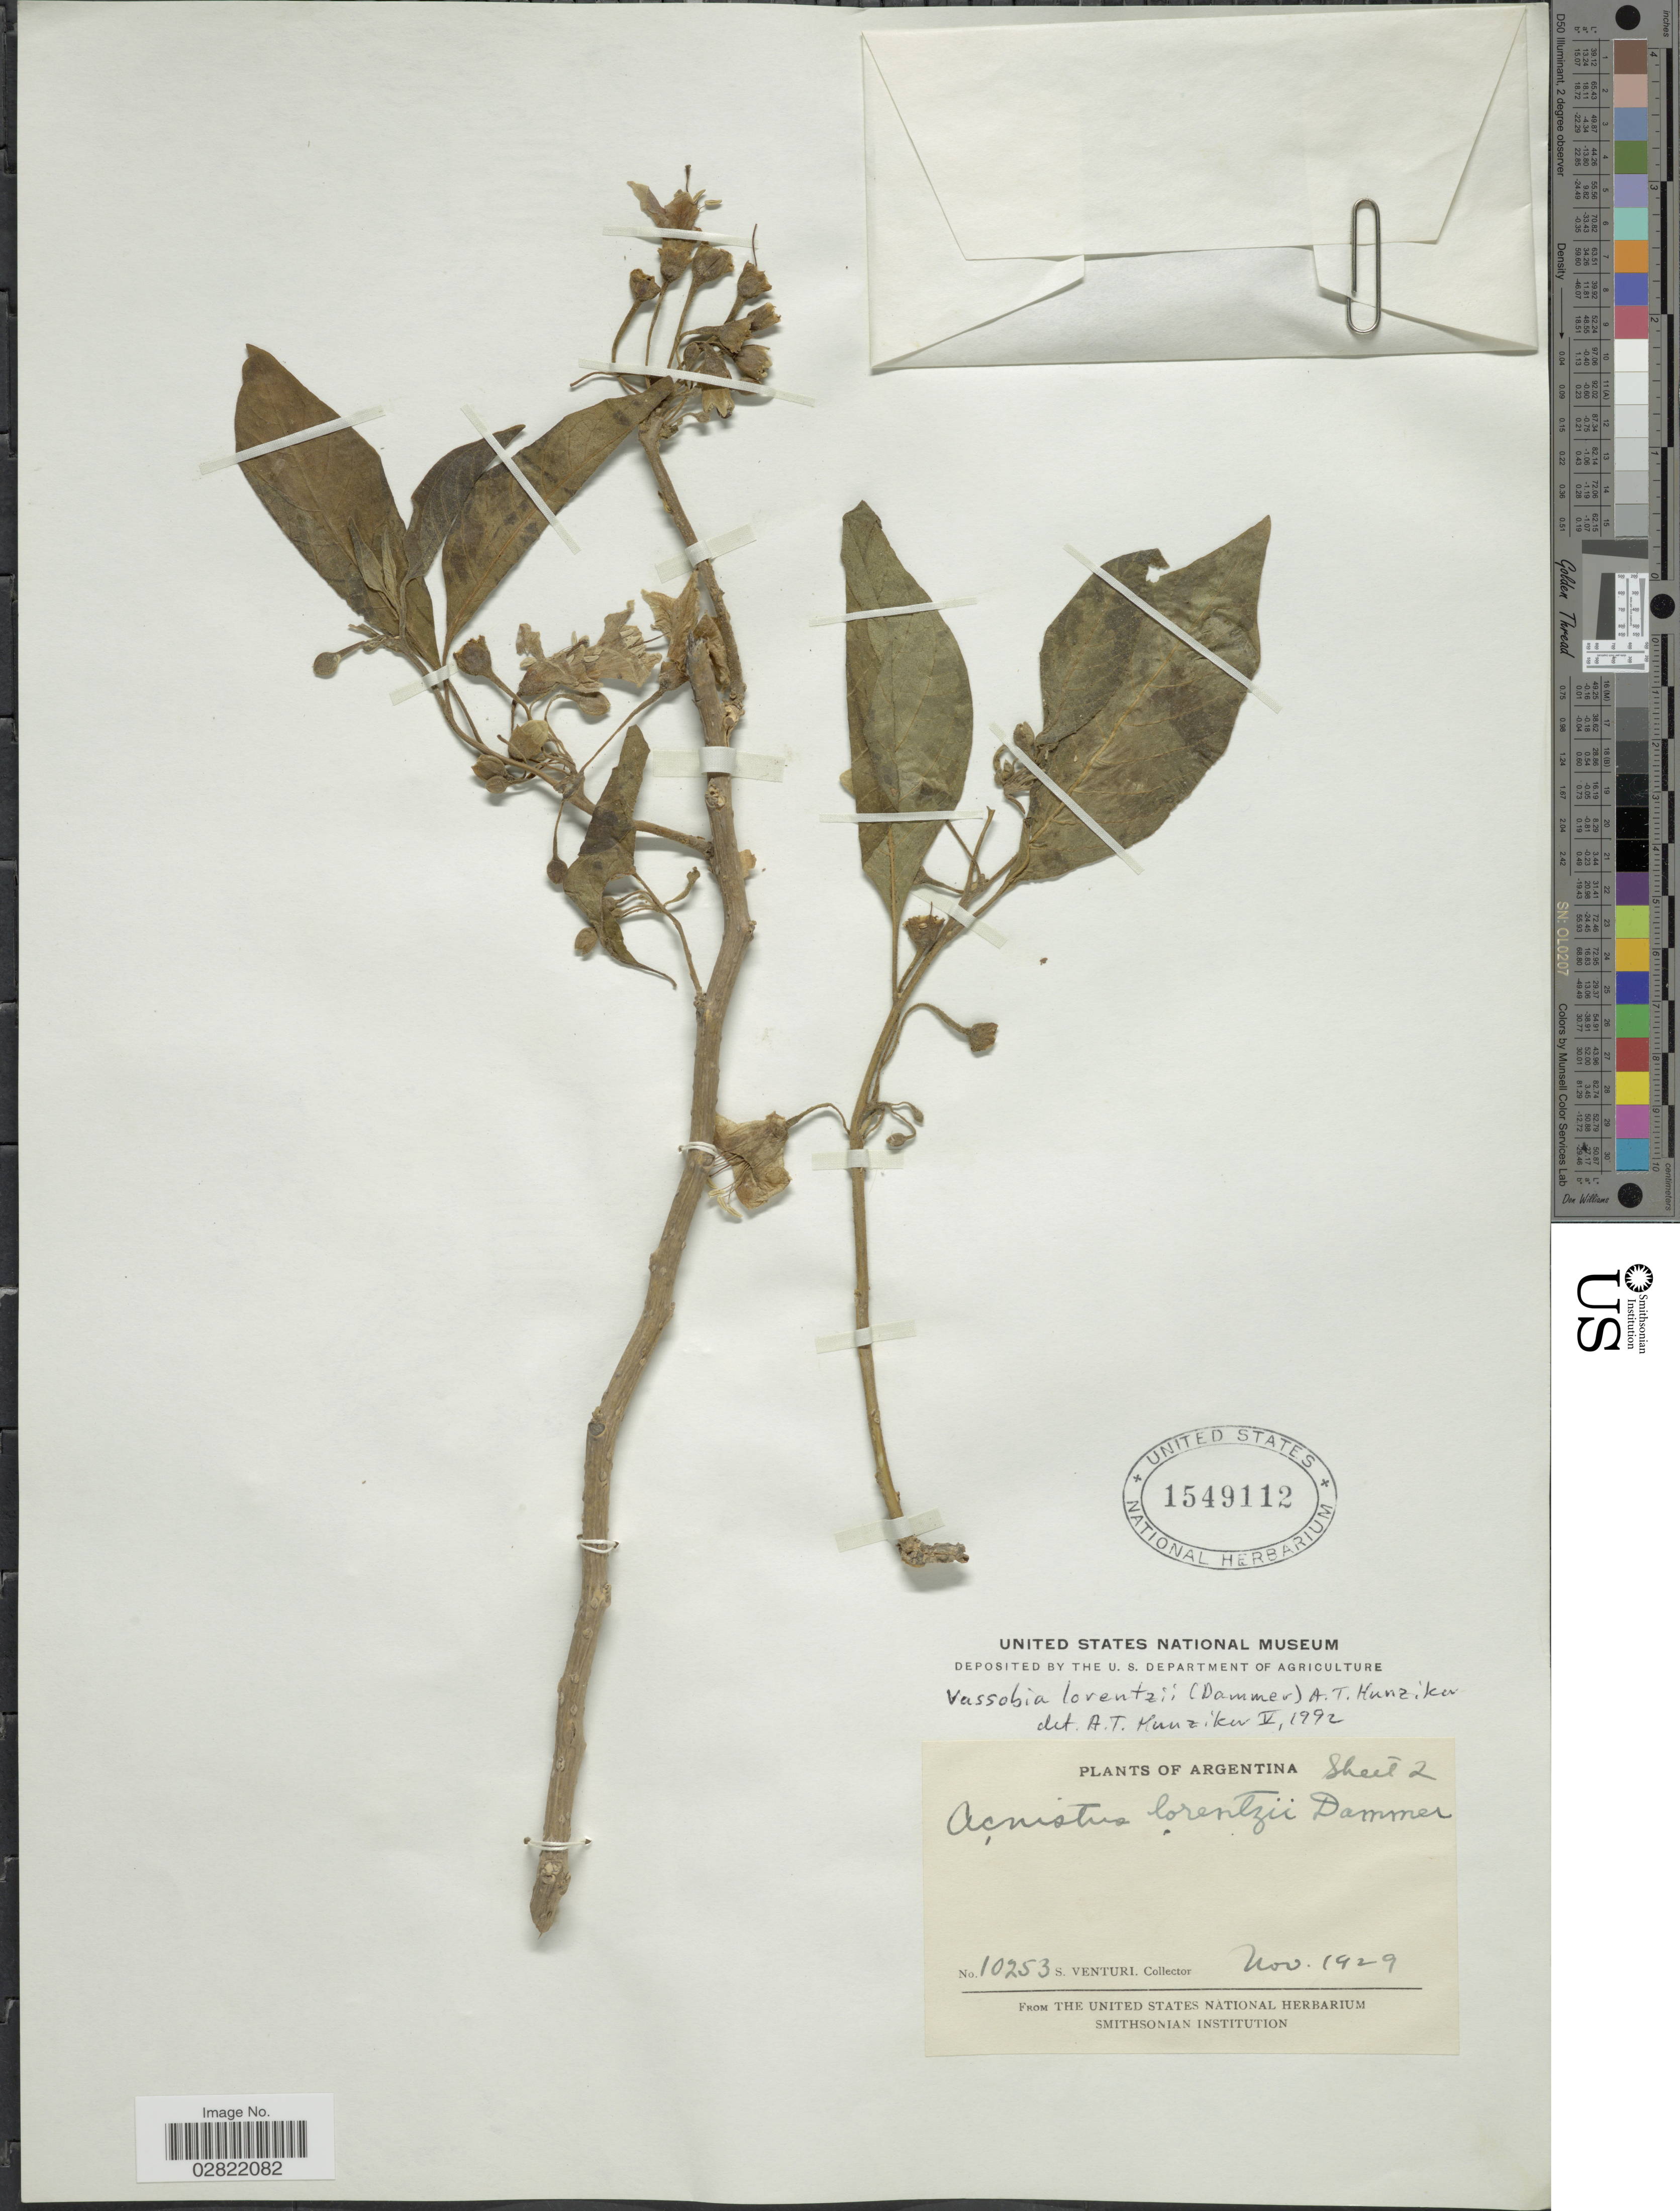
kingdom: Plantae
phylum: Tracheophyta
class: Magnoliopsida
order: Solanales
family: Solanaceae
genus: Vassobia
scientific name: Vassobia lorentzii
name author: (Dammer) Hunz.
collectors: S. Venturi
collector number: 10253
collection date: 1929-11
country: Argentina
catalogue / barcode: US 1549112